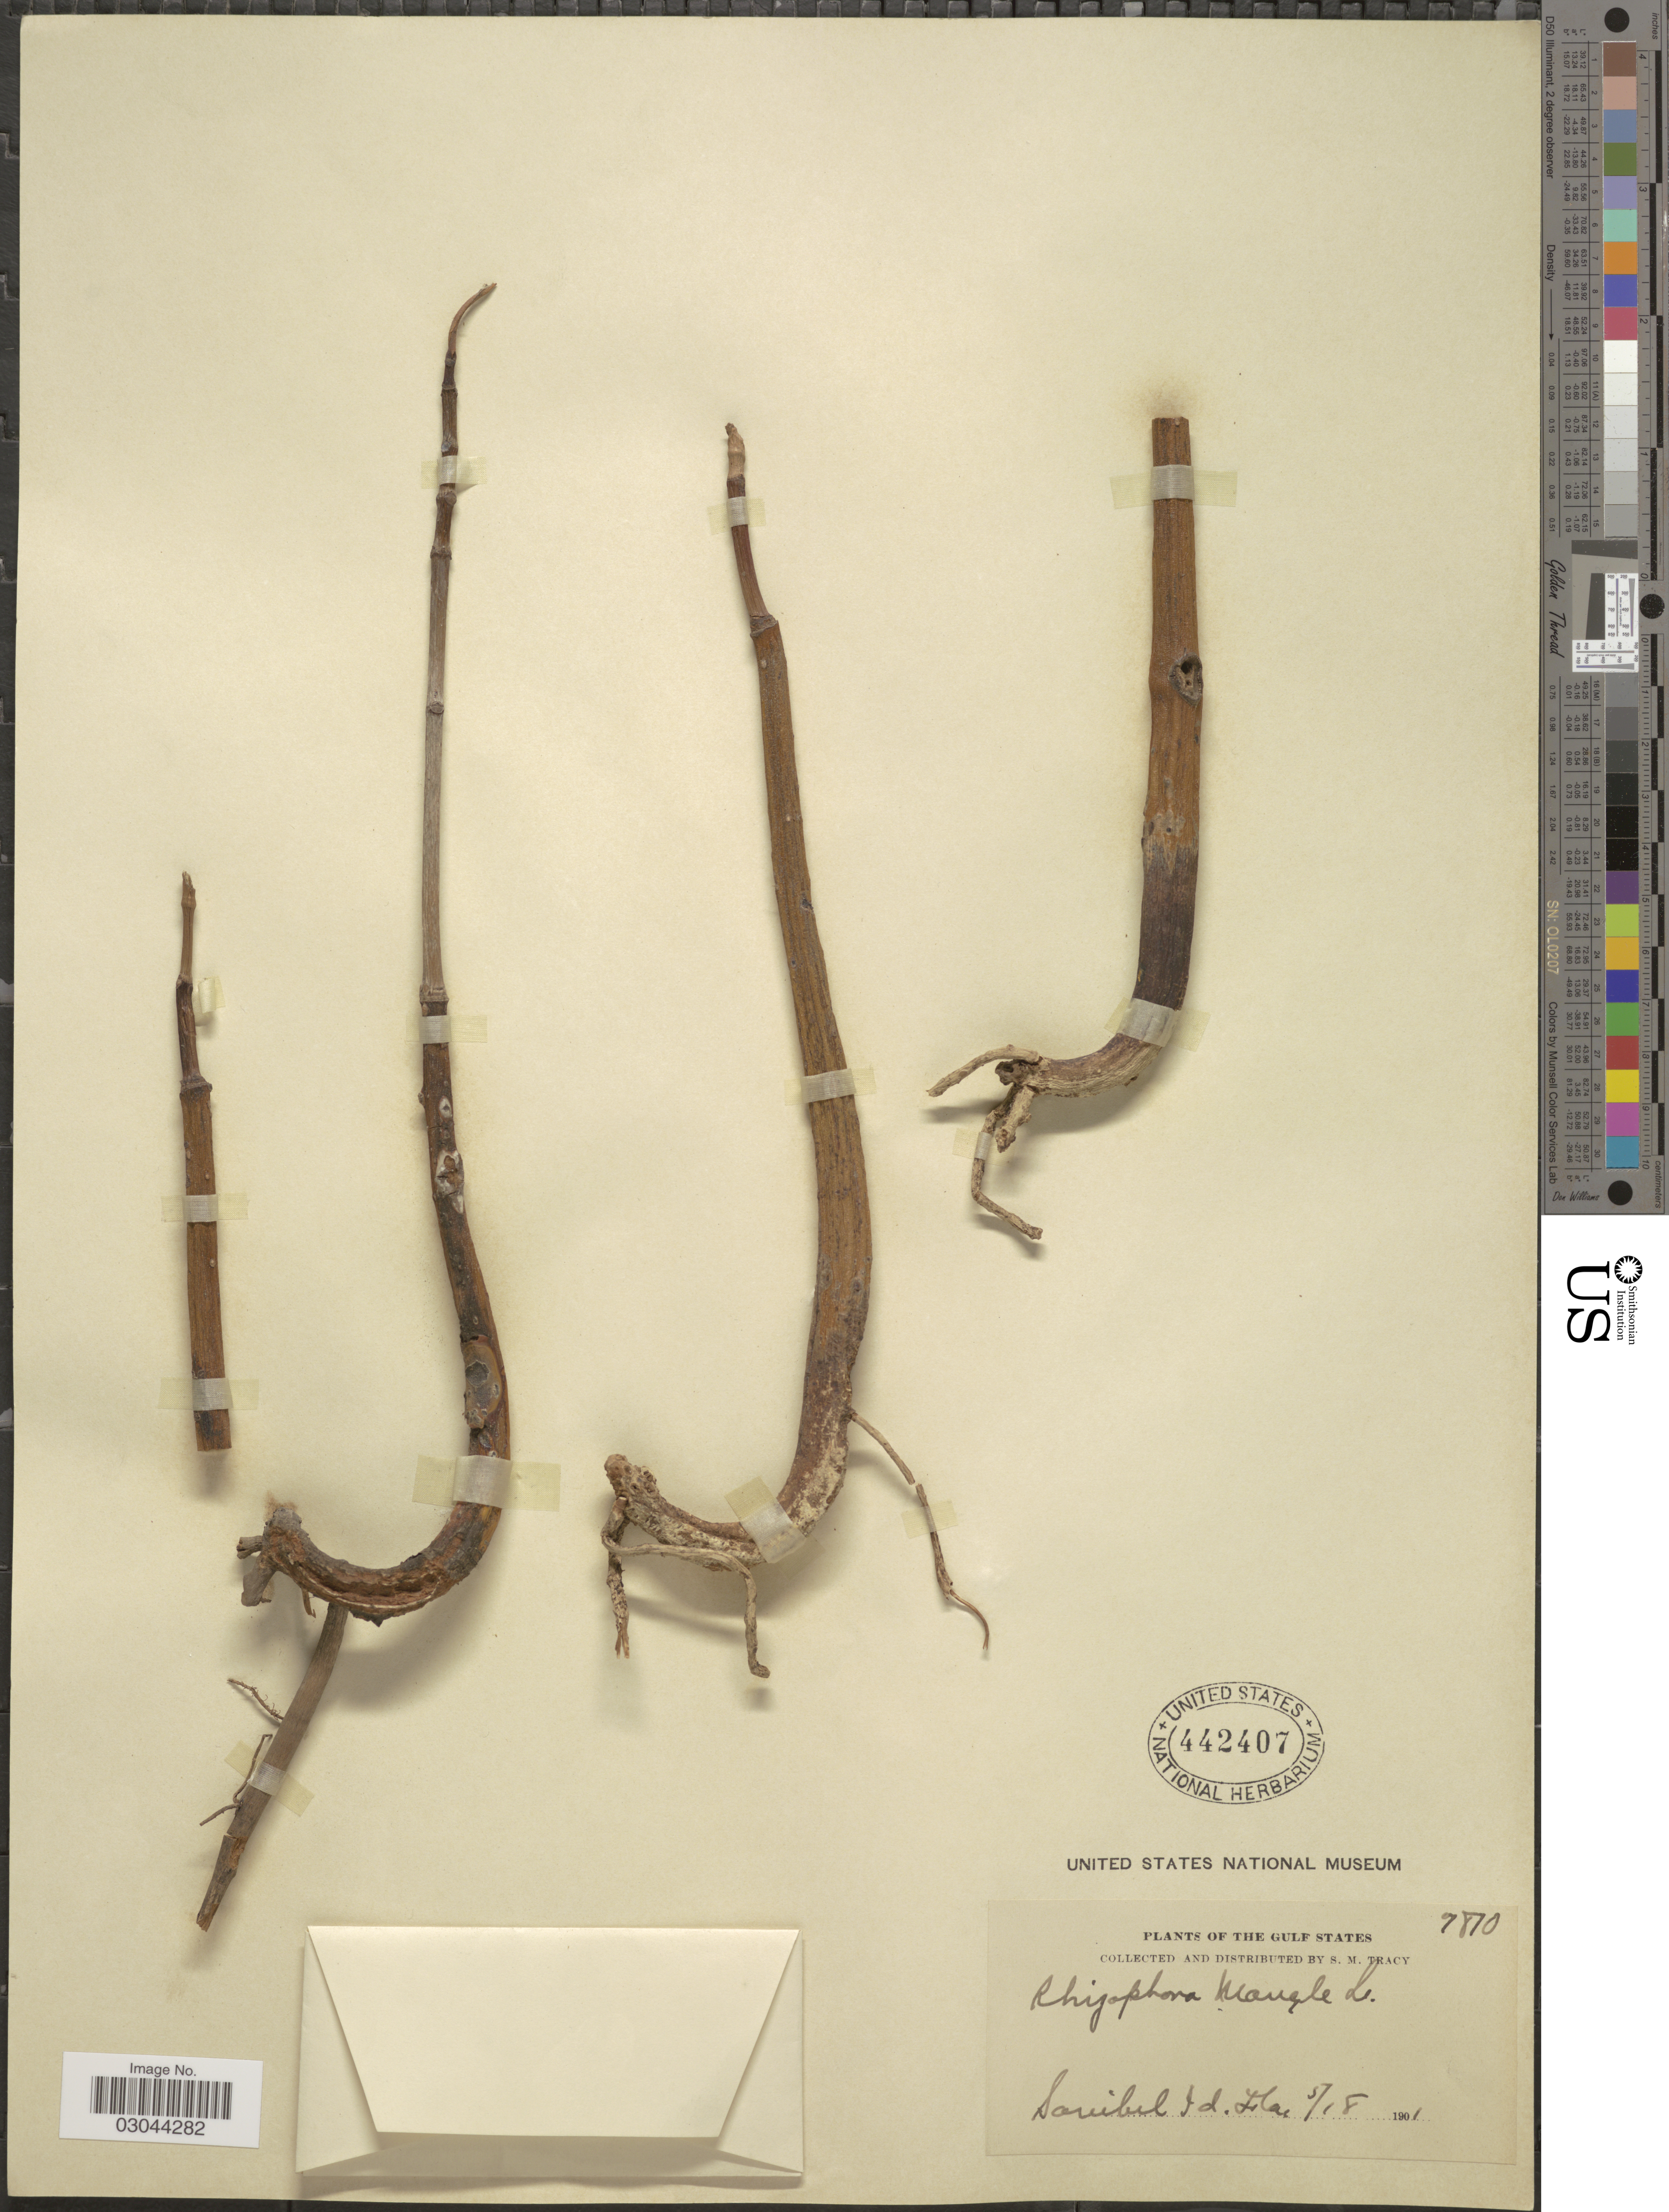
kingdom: Plantae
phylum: Tracheophyta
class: Magnoliopsida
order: Malpighiales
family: Rhizophoraceae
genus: Rhizophora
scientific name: Rhizophora mangle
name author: L.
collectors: S. M. Tracy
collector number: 7810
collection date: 1901-05-18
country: United States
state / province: Florida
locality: The Gulf States. Sanibel Id. Fla.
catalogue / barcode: US 442407